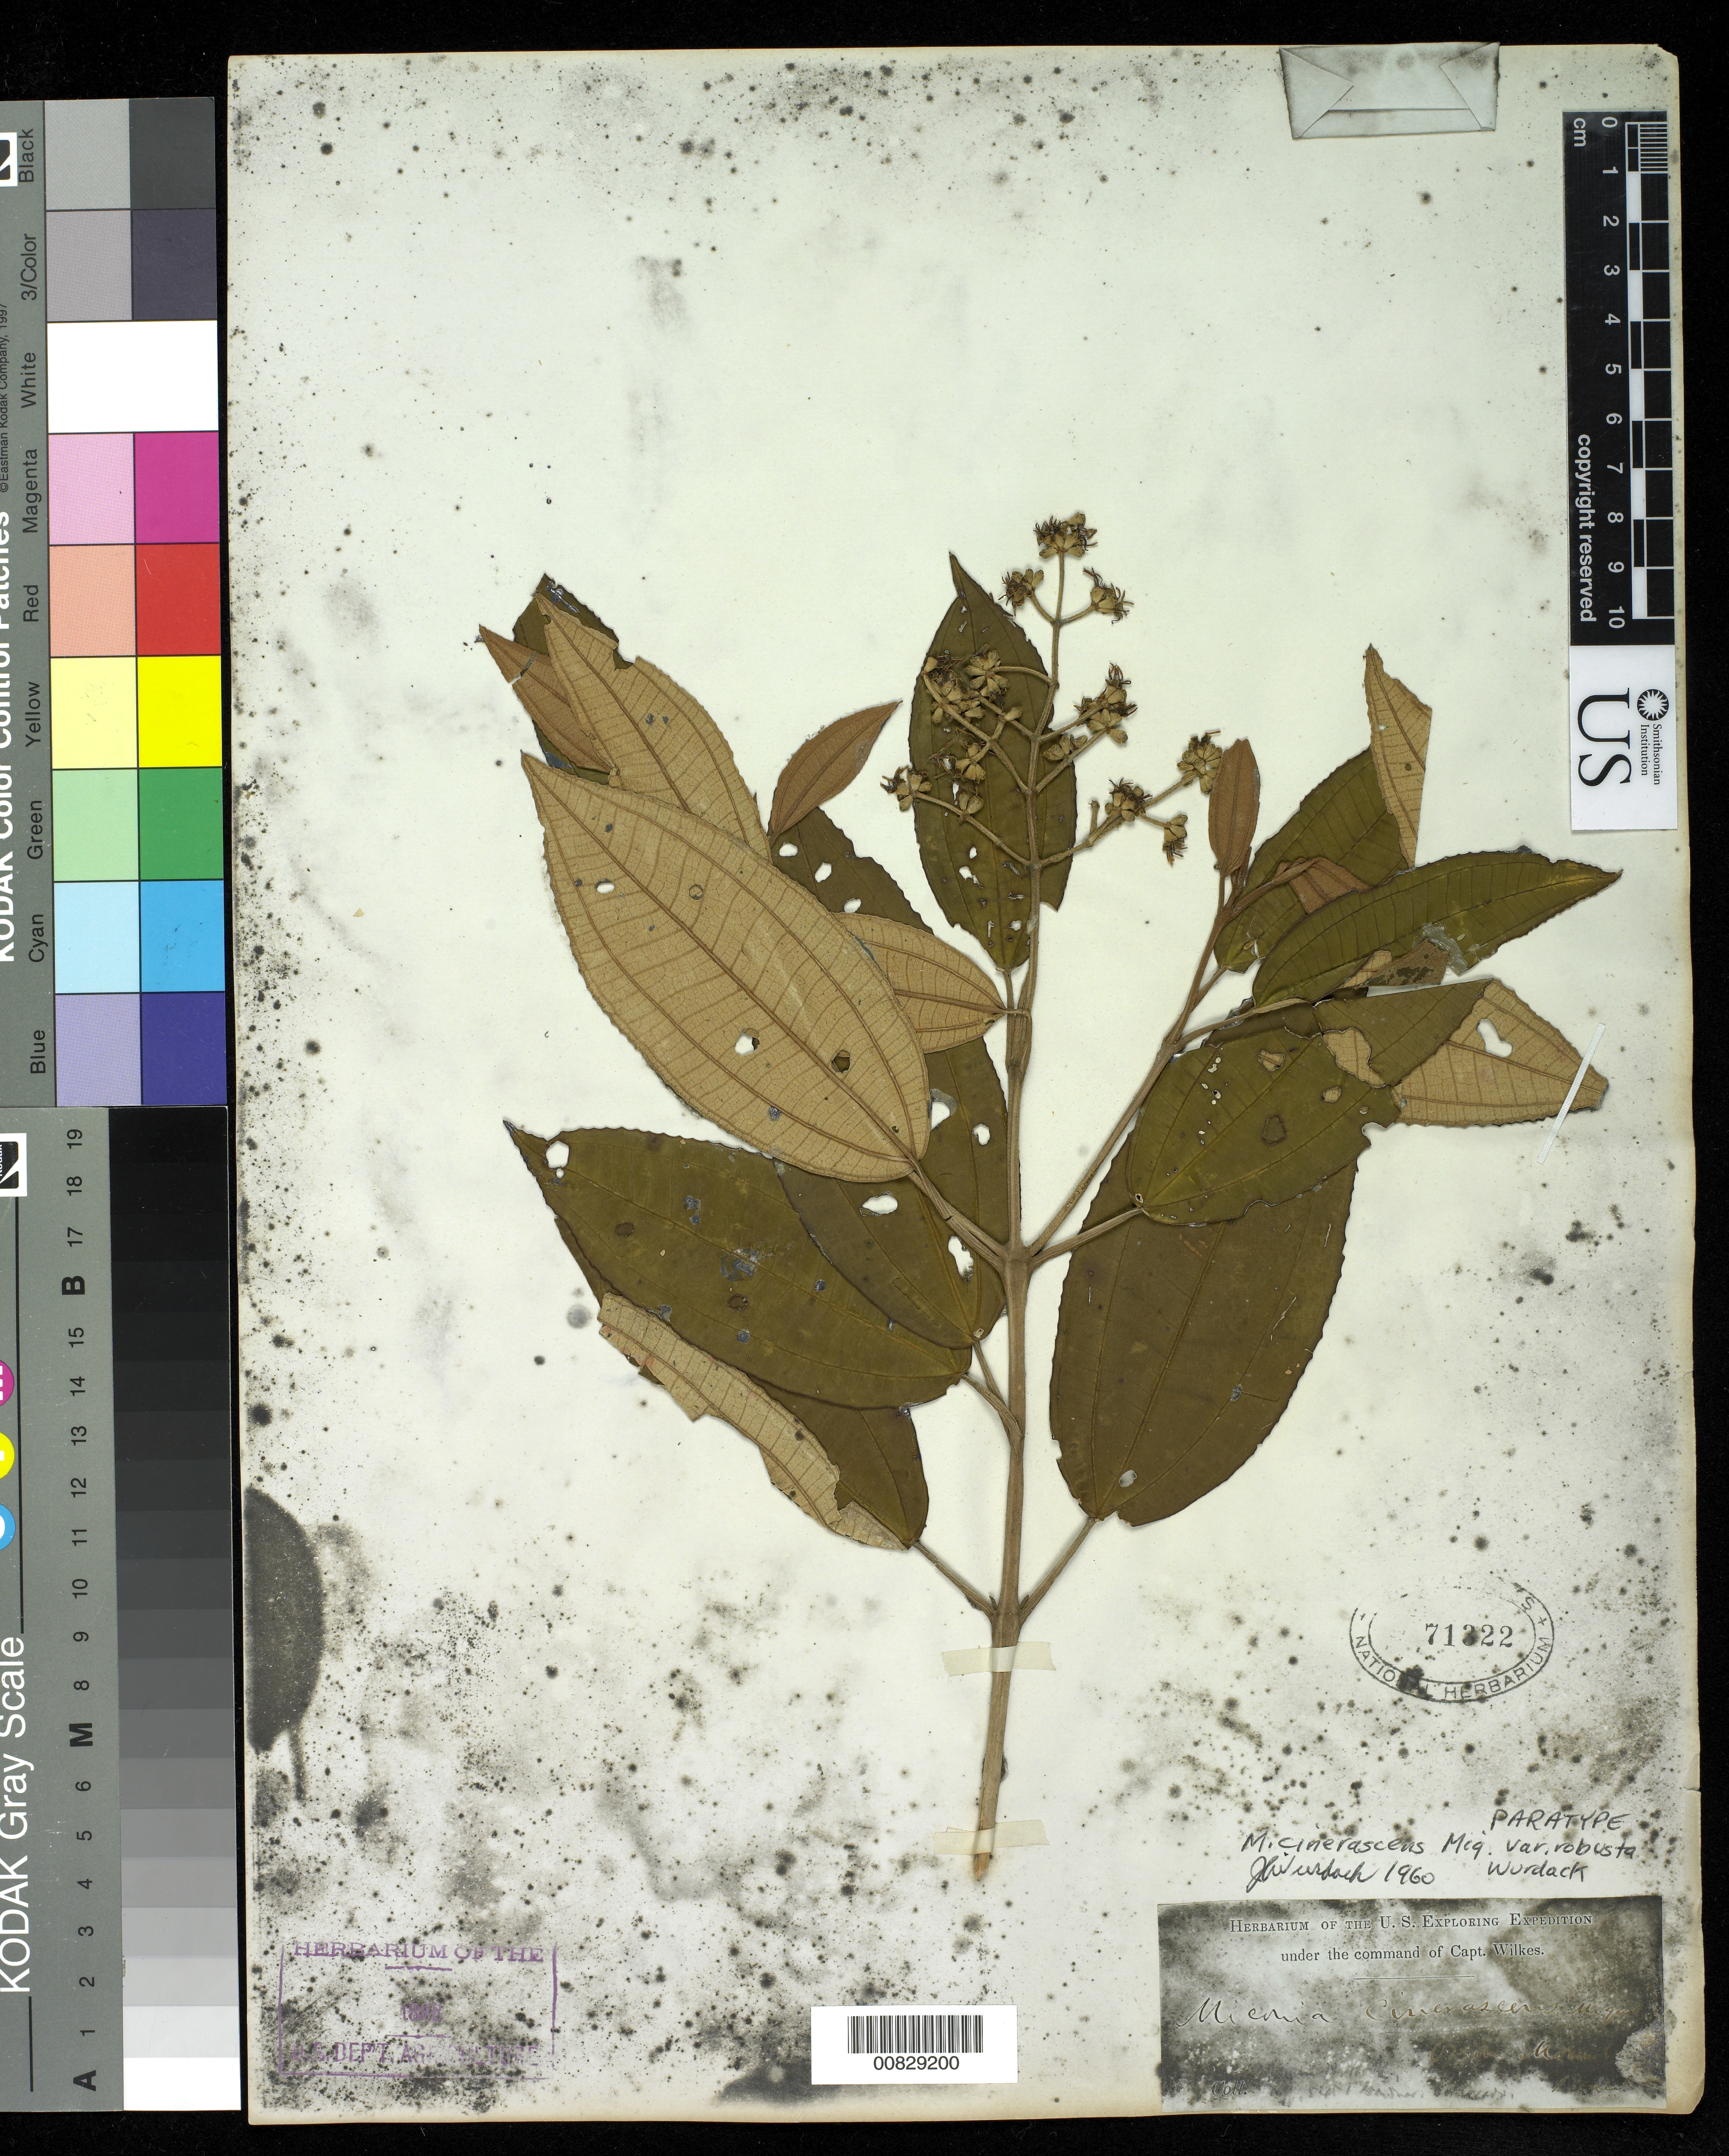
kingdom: Plantae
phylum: Tracheophyta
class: Magnoliopsida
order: Myrtales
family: Melastomataceae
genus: Miconia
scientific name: Miconia cinerascens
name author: Miq.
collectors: Wilkes Explor. Exped.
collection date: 1838/1842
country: Brazil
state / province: Rio de Janeiro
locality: Organ Mountains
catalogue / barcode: US 71322